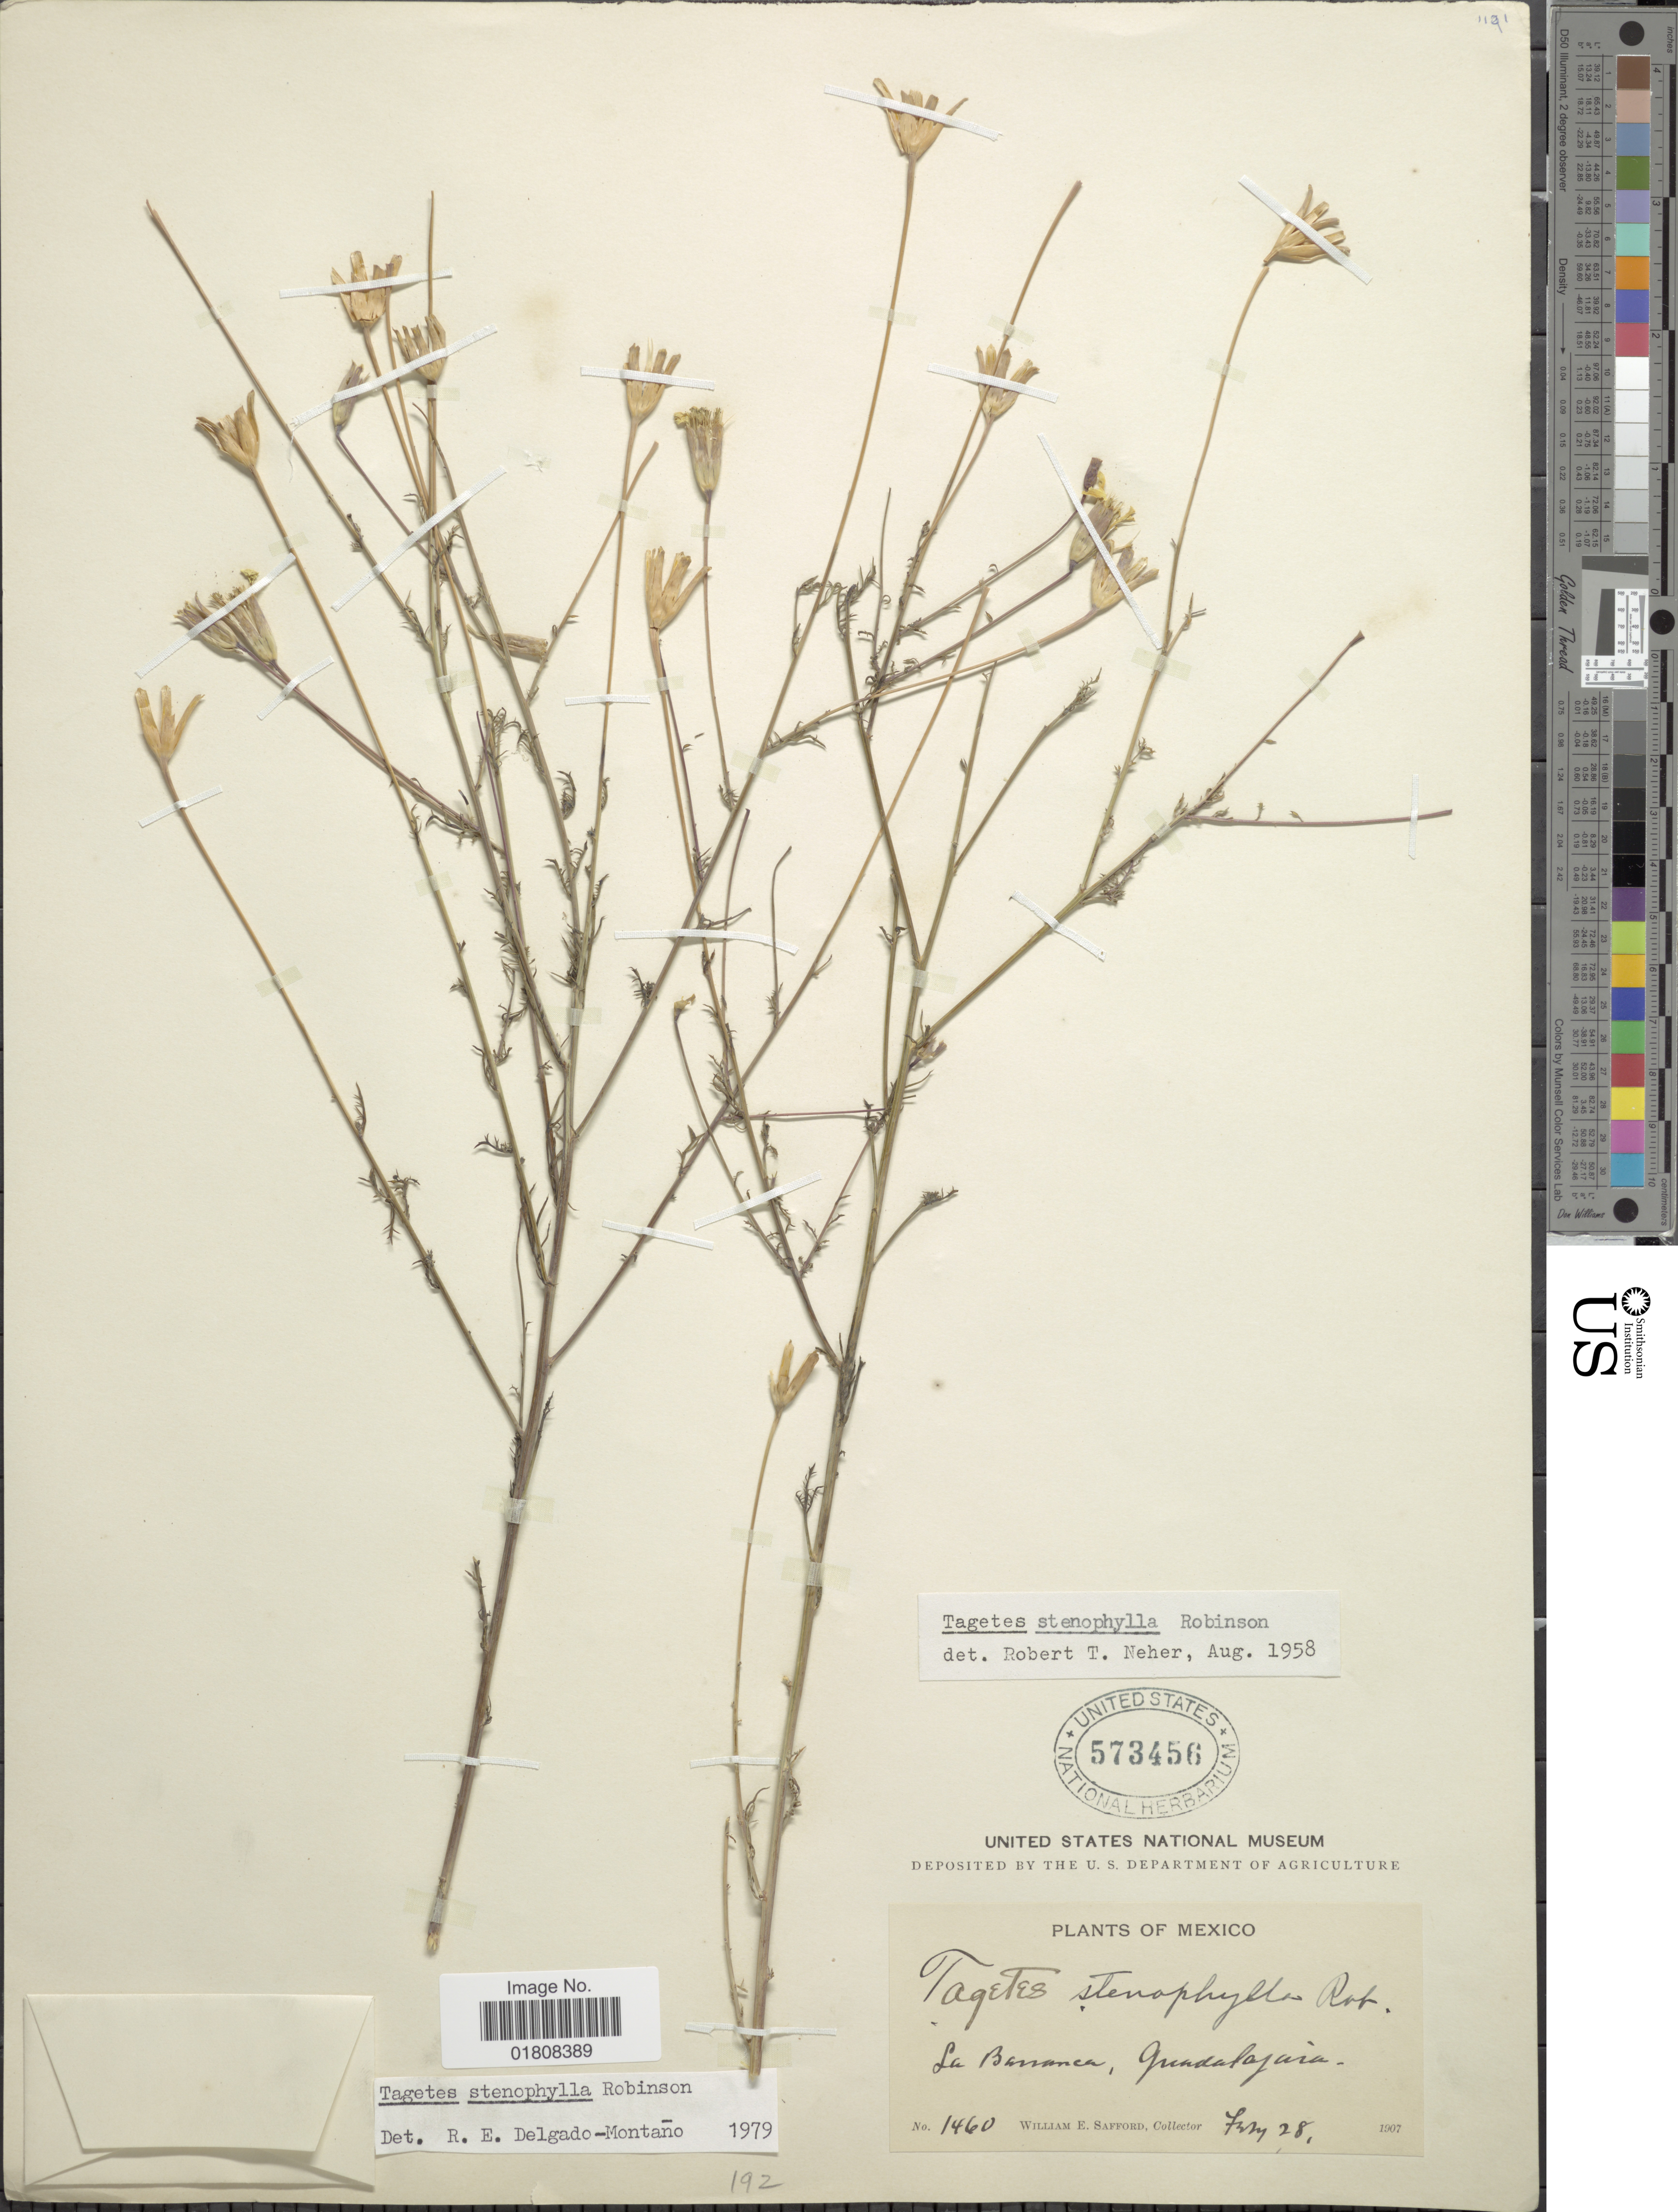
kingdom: Plantae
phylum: Tracheophyta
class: Magnoliopsida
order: Asterales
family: Asteraceae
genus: Tagetes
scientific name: Tagetes stenophylla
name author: B.L. Rob.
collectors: W. E. Safford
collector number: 1460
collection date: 1907-02-28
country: Mexico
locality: La Barranca, Guadalajara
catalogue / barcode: US 573456